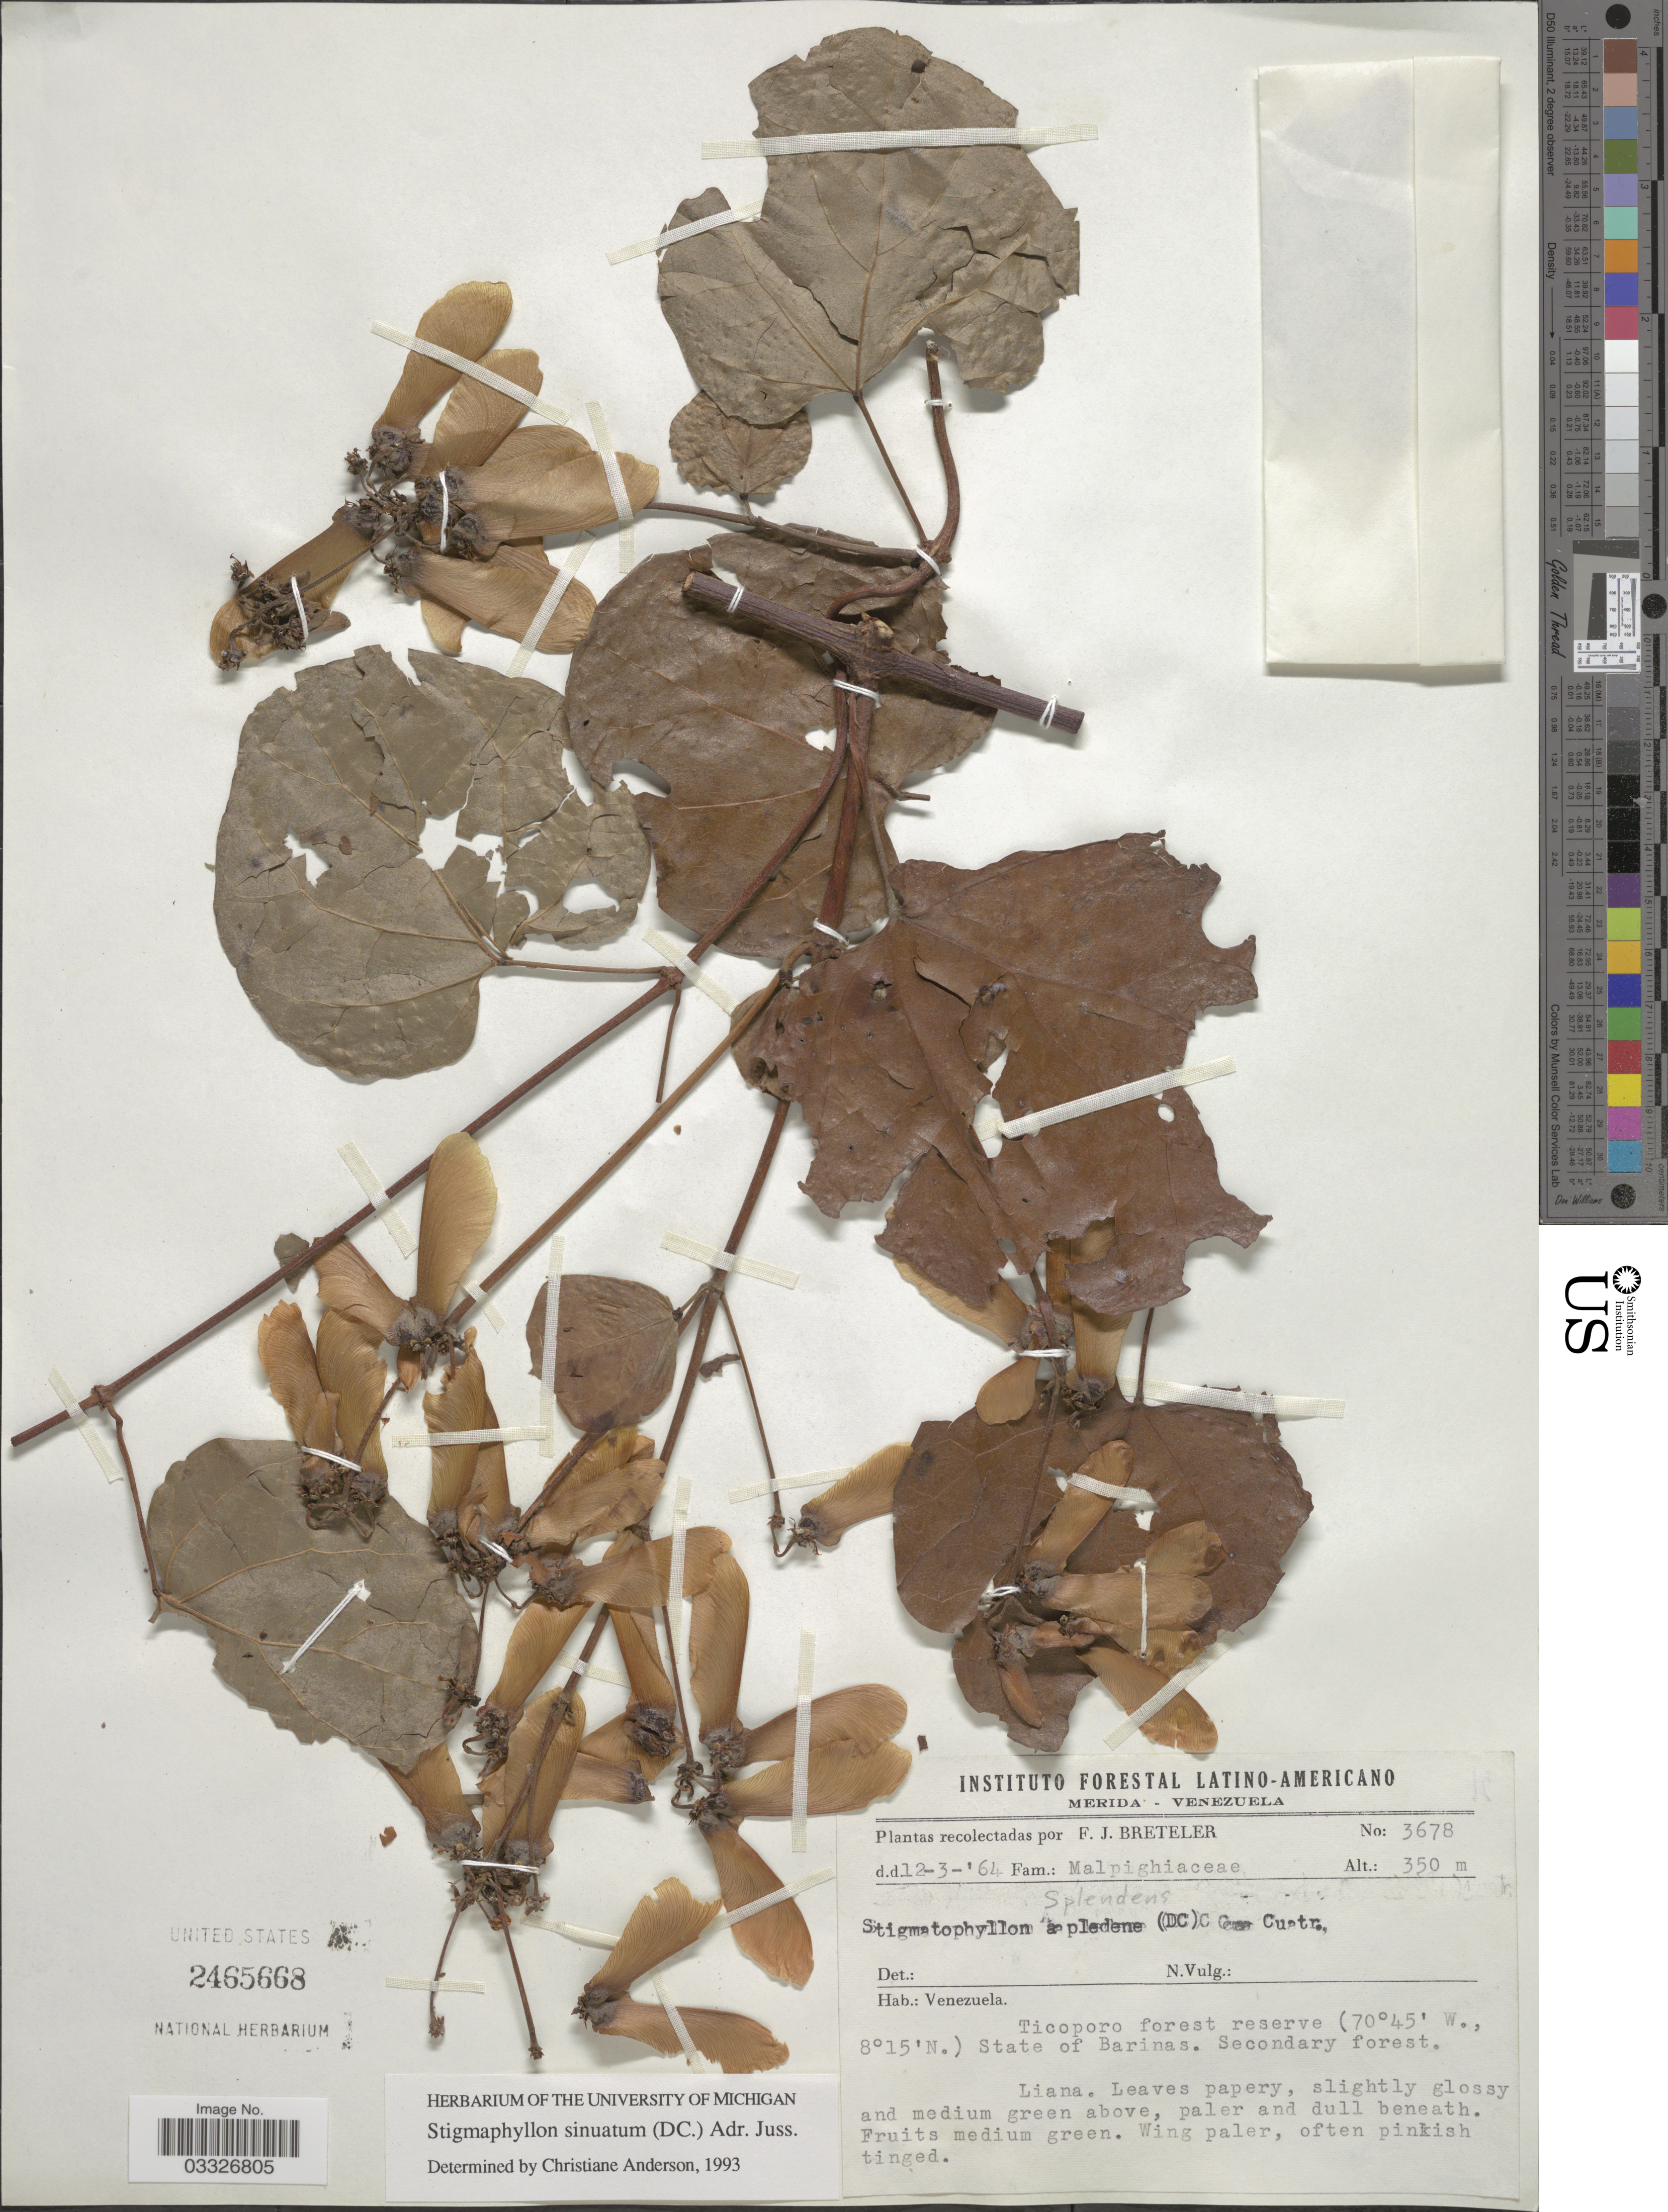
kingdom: Plantae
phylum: Tracheophyta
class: Magnoliopsida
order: Malpighiales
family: Malpighiaceae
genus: Stigmaphyllon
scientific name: Stigmaphyllon sinuatum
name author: (DC.) A. Juss.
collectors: F. J. Breteler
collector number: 3678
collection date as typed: Transcribed d/m/y: 12/3/64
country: Venezuela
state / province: Barinas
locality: Ticoporo forest reserve.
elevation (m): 350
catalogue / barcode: US 2465668